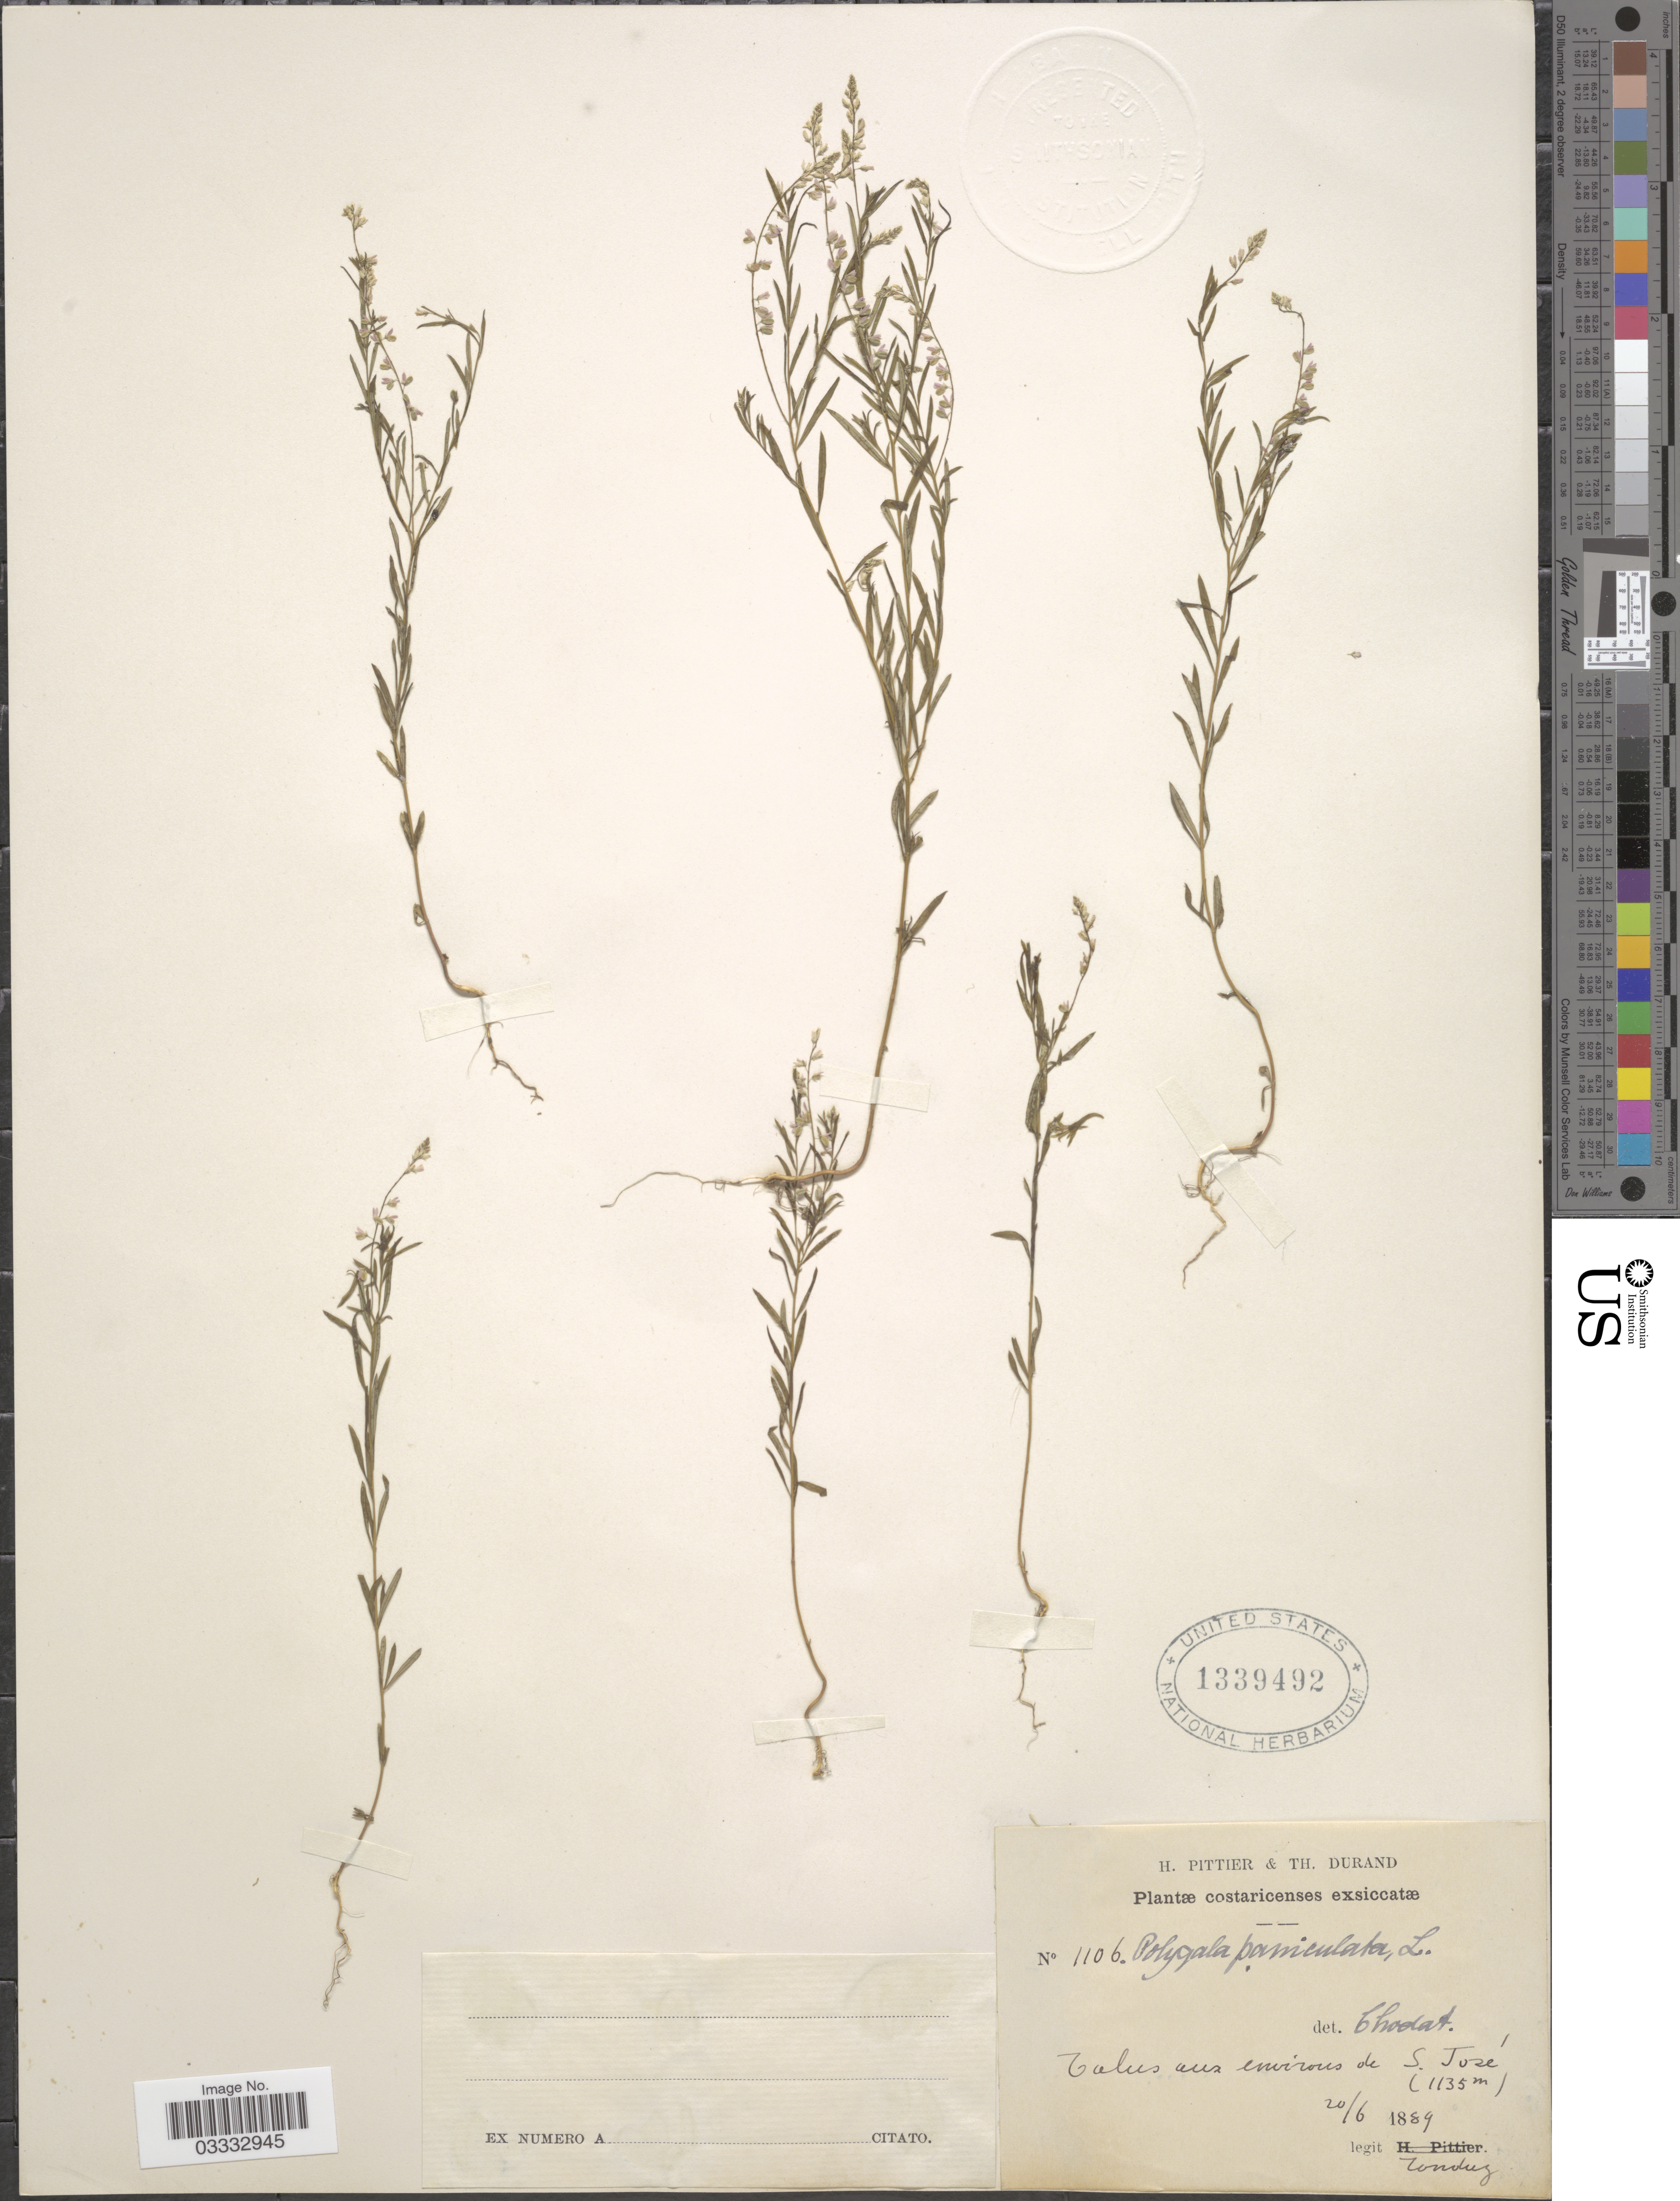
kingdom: Plantae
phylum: Tracheophyta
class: Magnoliopsida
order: Fabales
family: Polygalaceae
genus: Polygala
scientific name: Polygala paniculata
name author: L.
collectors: Tonduz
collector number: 1106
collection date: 1889-06-20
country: Costa Rica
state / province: San José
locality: Talus aux environs de S. José.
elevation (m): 1135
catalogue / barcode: US 1339492